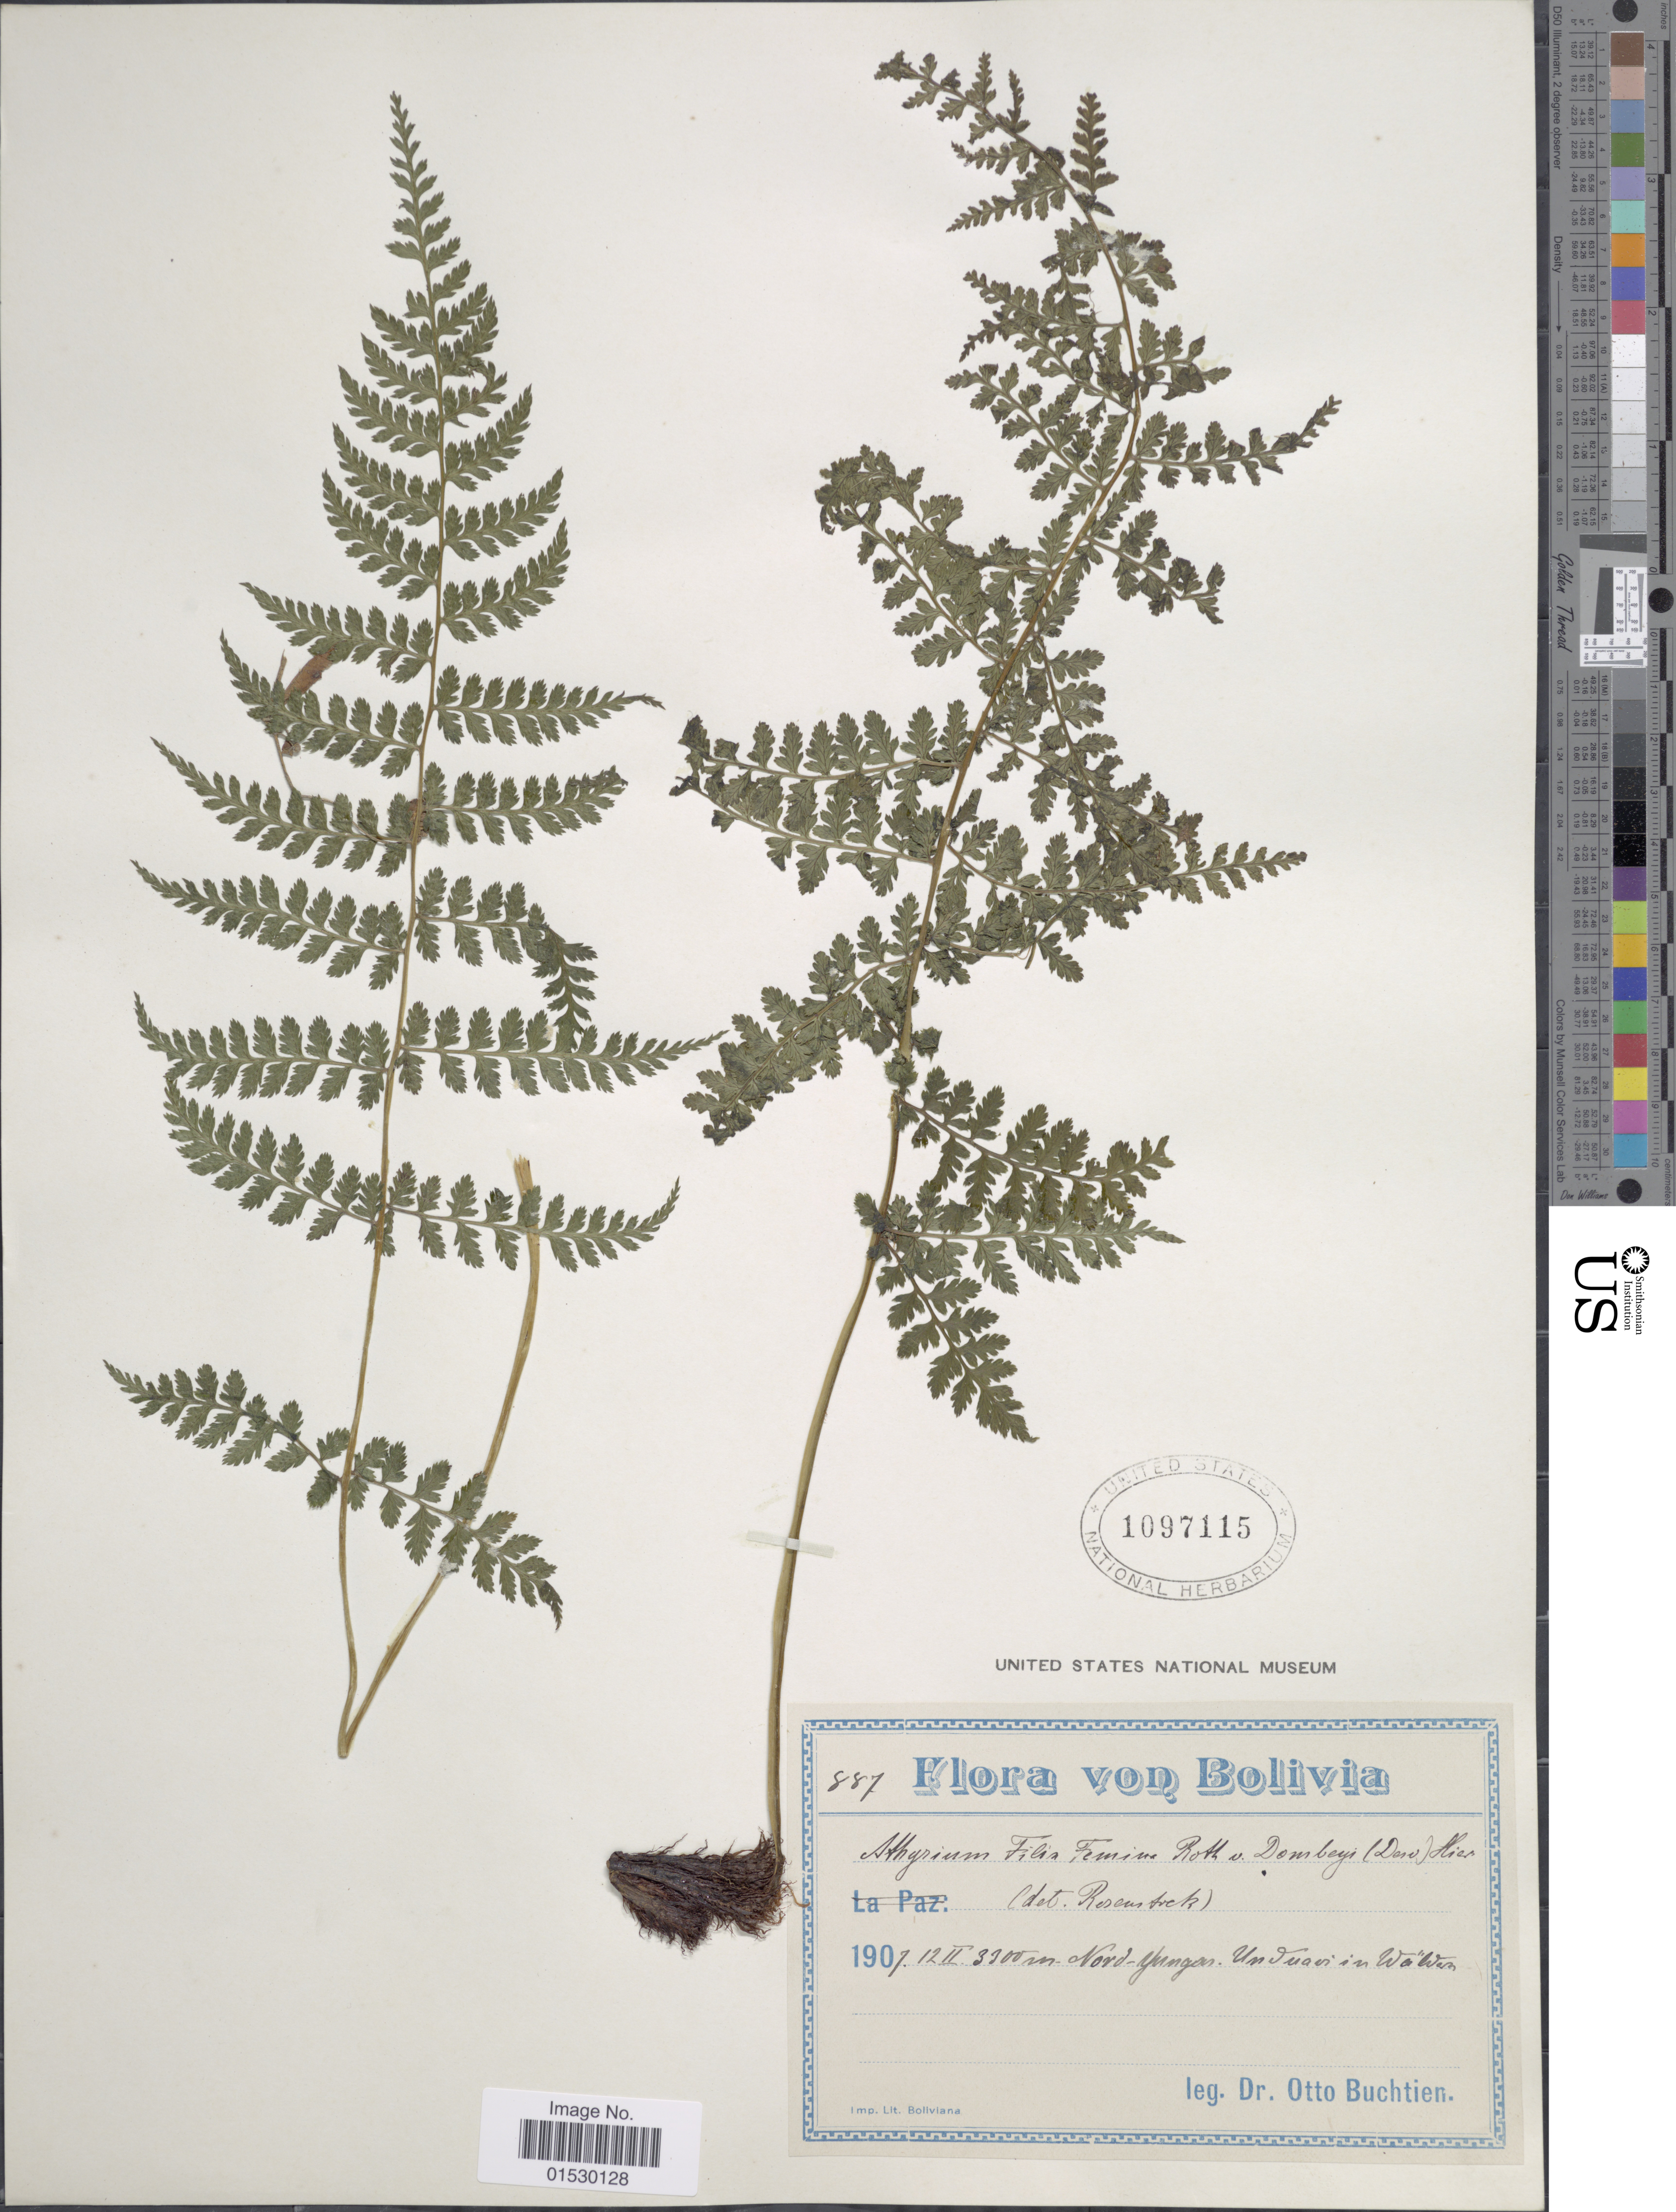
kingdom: Plantae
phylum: Tracheophyta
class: Polypodiopsida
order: Polypodiales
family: Athyriaceae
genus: Athyrium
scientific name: Athyrium dombei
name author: (Desv.) C. Chr.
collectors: O. Buchtien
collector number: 887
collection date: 1907-02-12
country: Bolivia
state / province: La Paz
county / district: Nor Yungas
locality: Unduavi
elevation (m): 3300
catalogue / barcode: US 1097115